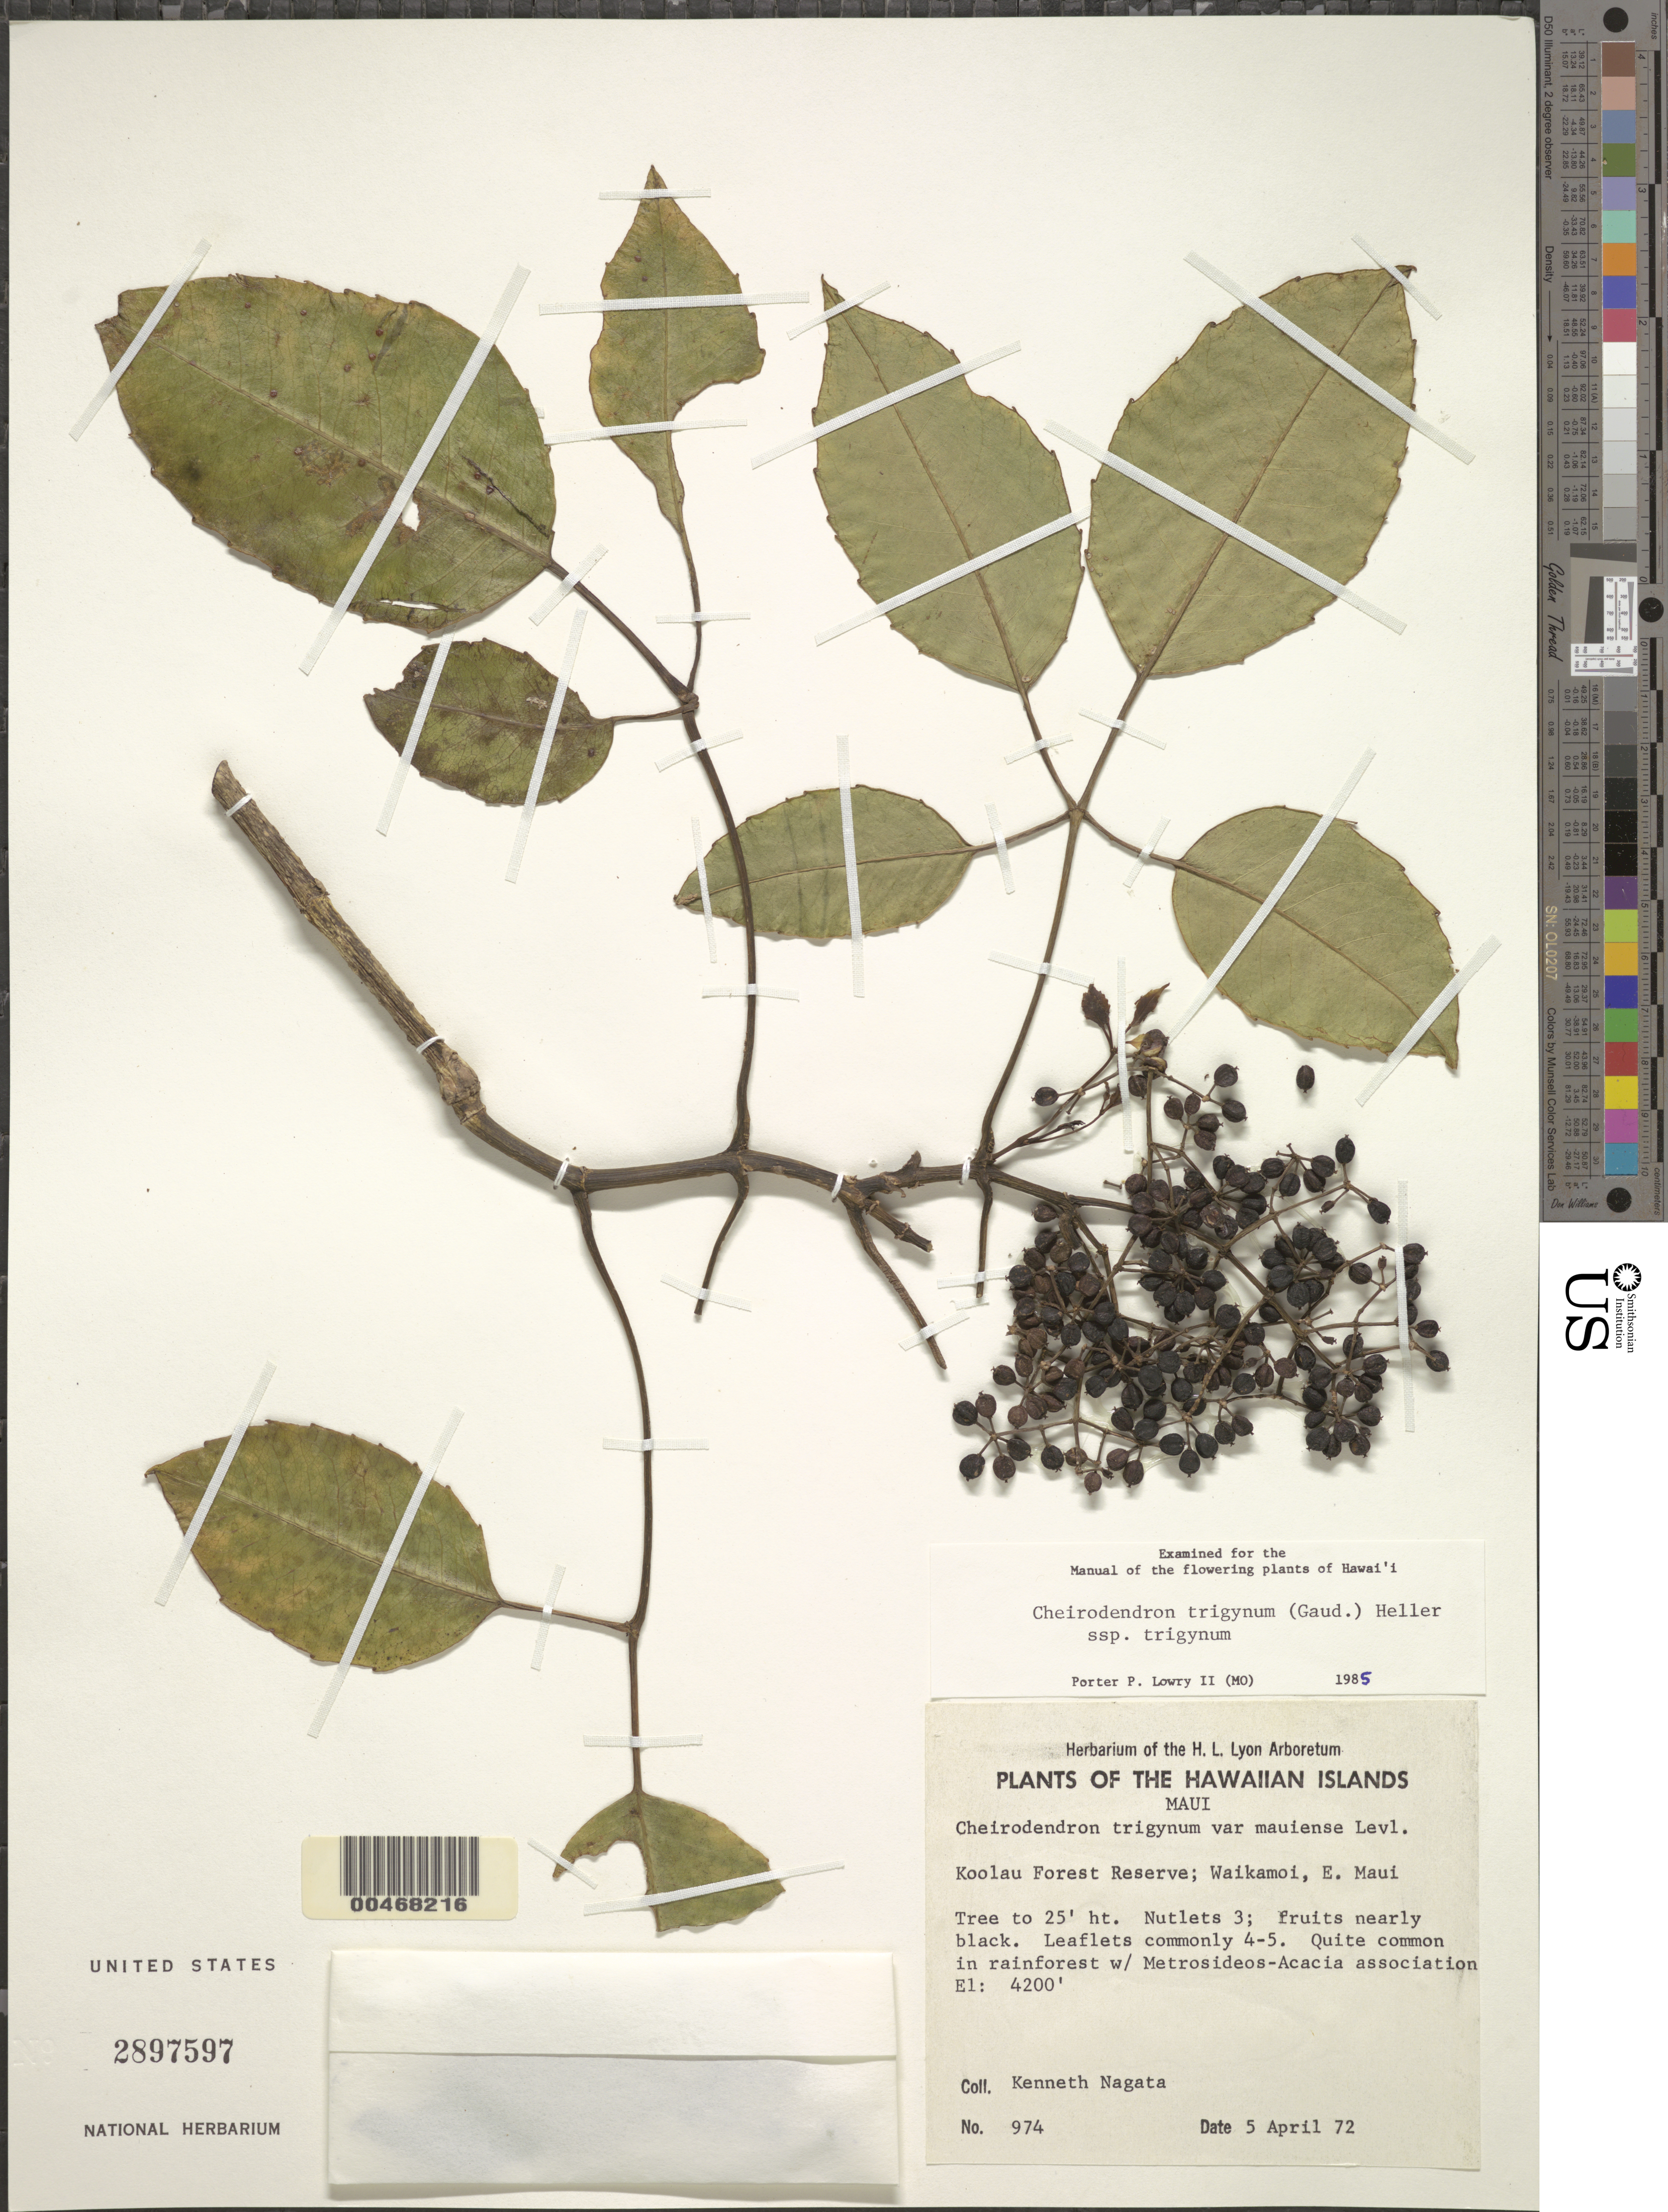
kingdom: Plantae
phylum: Tracheophyta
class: Magnoliopsida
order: Apiales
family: Araliaceae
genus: Cheirodendron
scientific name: Cheirodendron trigynum subsp. trigynum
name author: (Gaudich.) A. Heller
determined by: Lowry, P. P., (MO), Missouri Botanical Garden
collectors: K. Nagata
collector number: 974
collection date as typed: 5 Apr 1972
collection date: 1972-04-05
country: United States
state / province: Hawaii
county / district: Maui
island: Maui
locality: Koolau Forest Reserve, Waikamoi, E Maui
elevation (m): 1280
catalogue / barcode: US 2897597